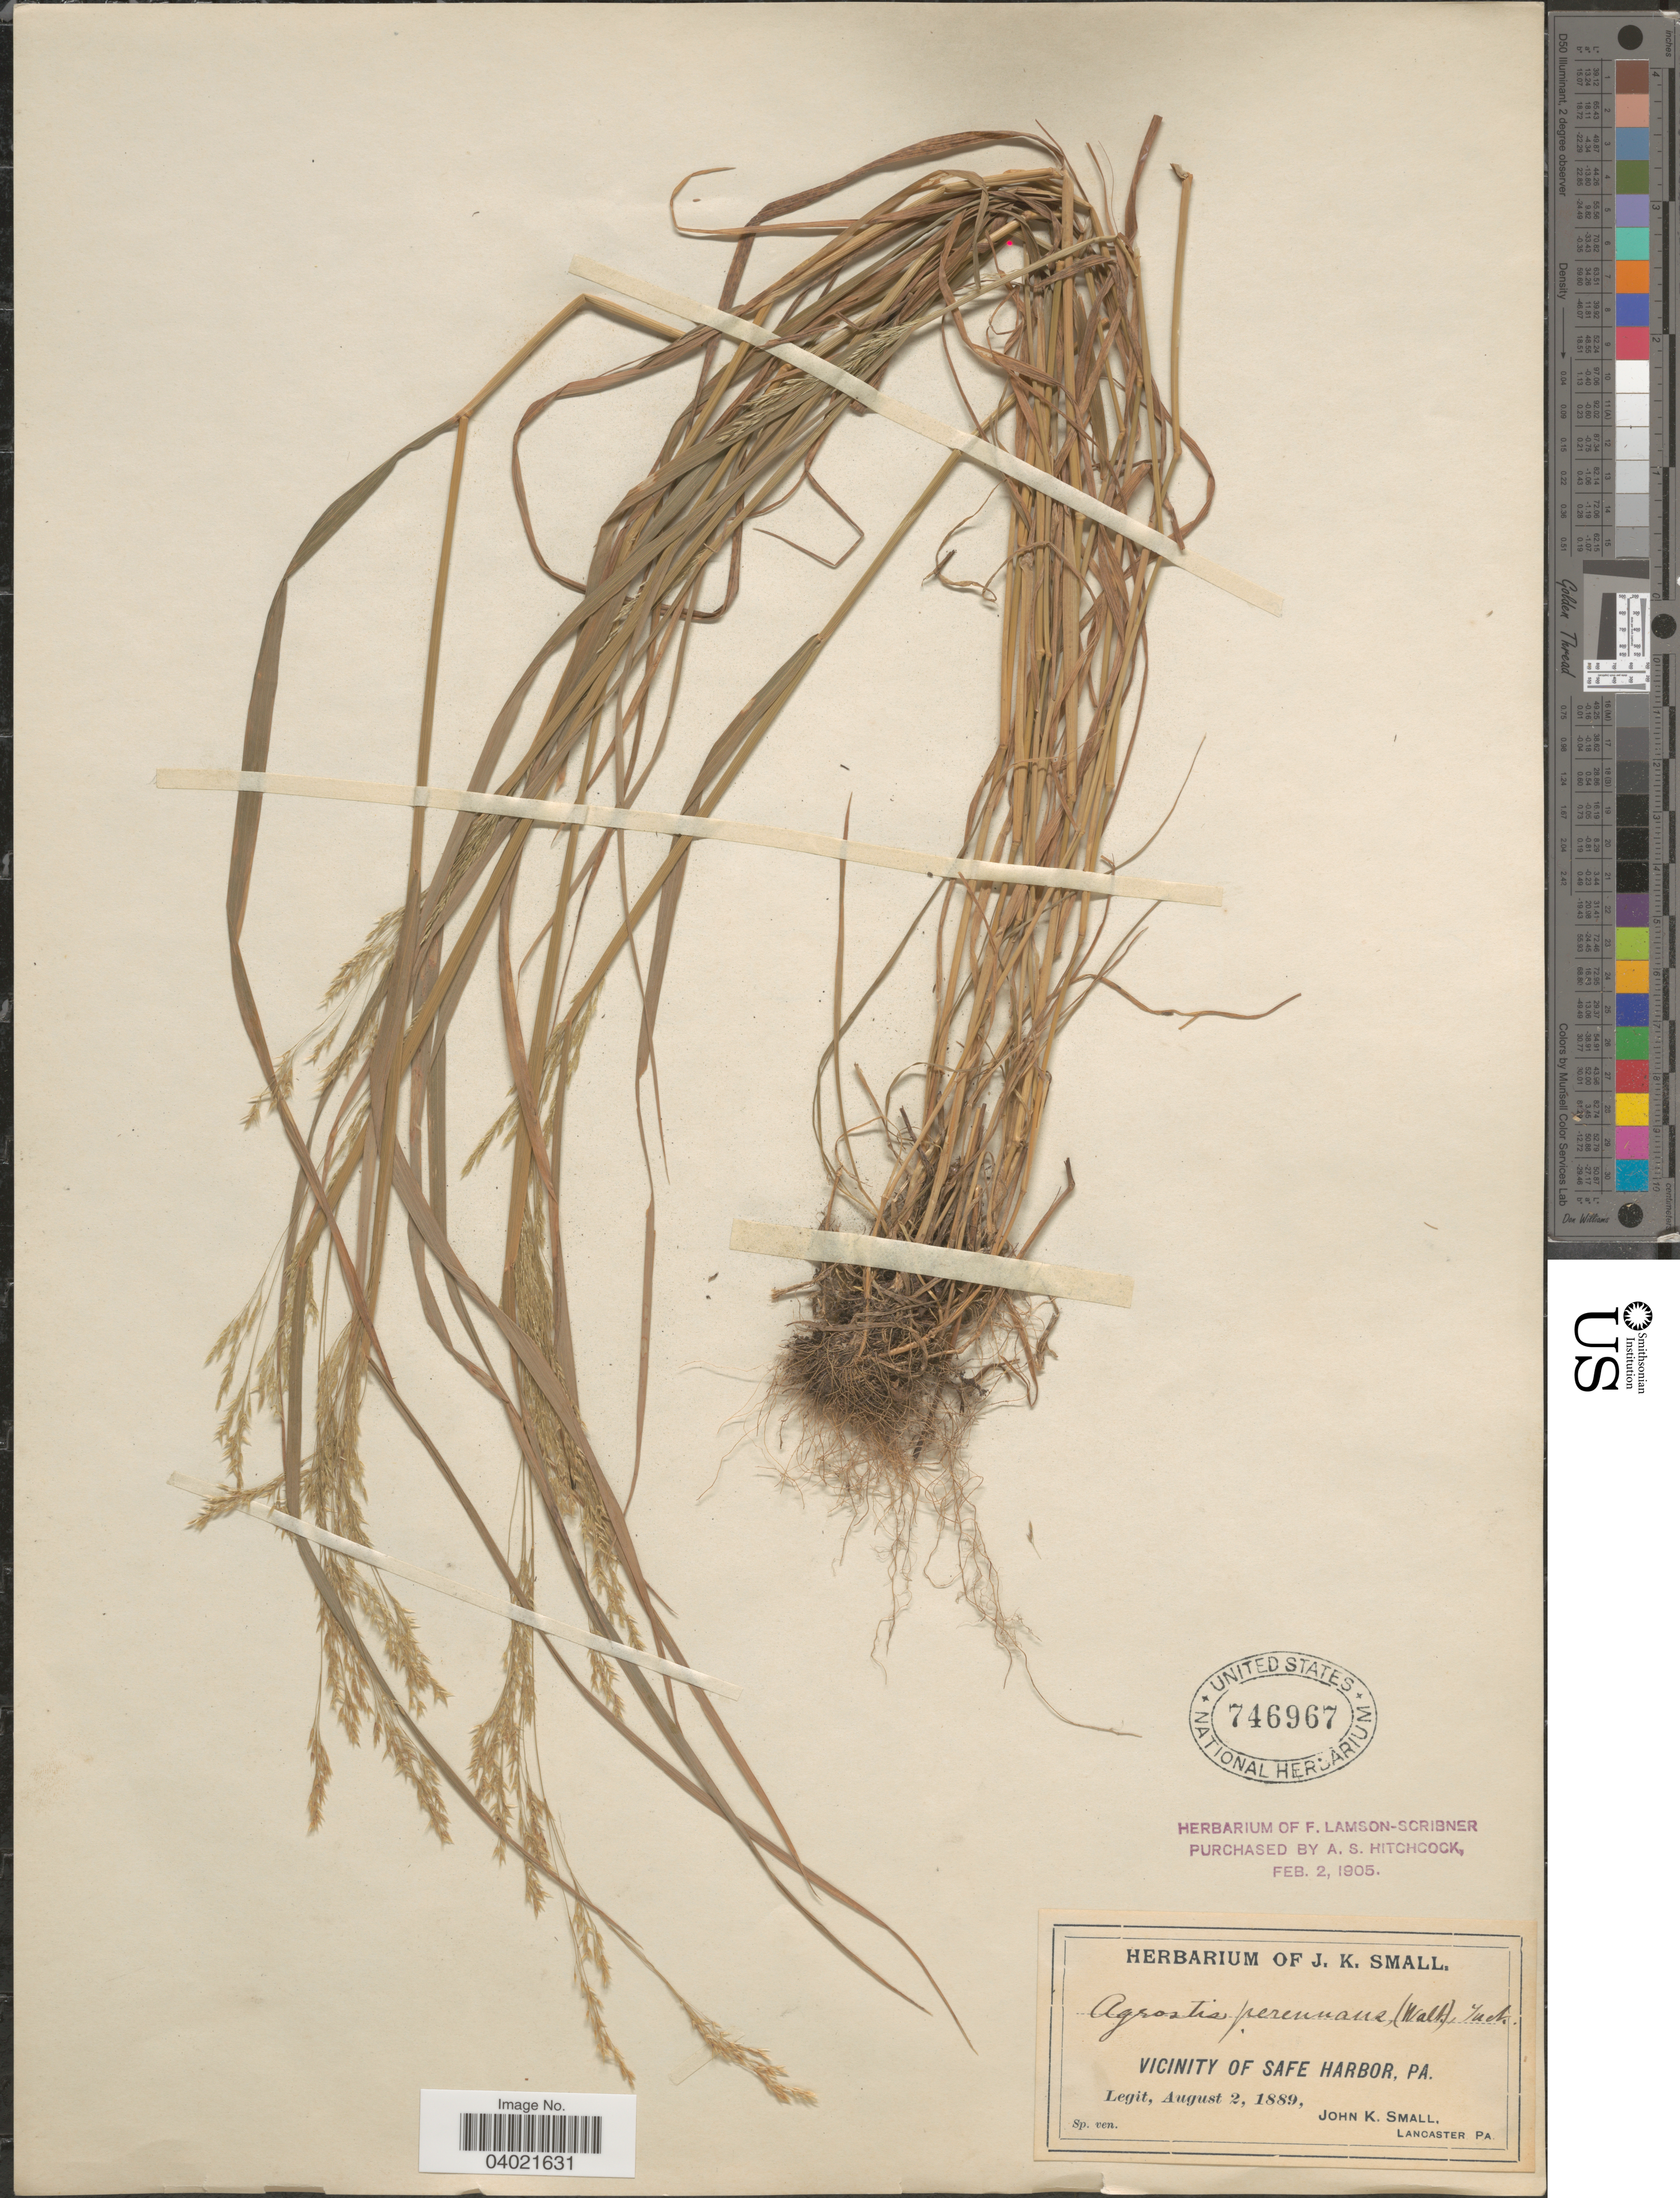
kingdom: Plantae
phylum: Tracheophyta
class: Liliopsida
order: Poales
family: Poaceae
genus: Agrostis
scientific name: Agrostis perennans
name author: (Walter) Tuck.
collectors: J. K. Small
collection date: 1889-08-02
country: United States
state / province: Pennsylvania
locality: Vicinity of Safe Harbor.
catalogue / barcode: US 746967